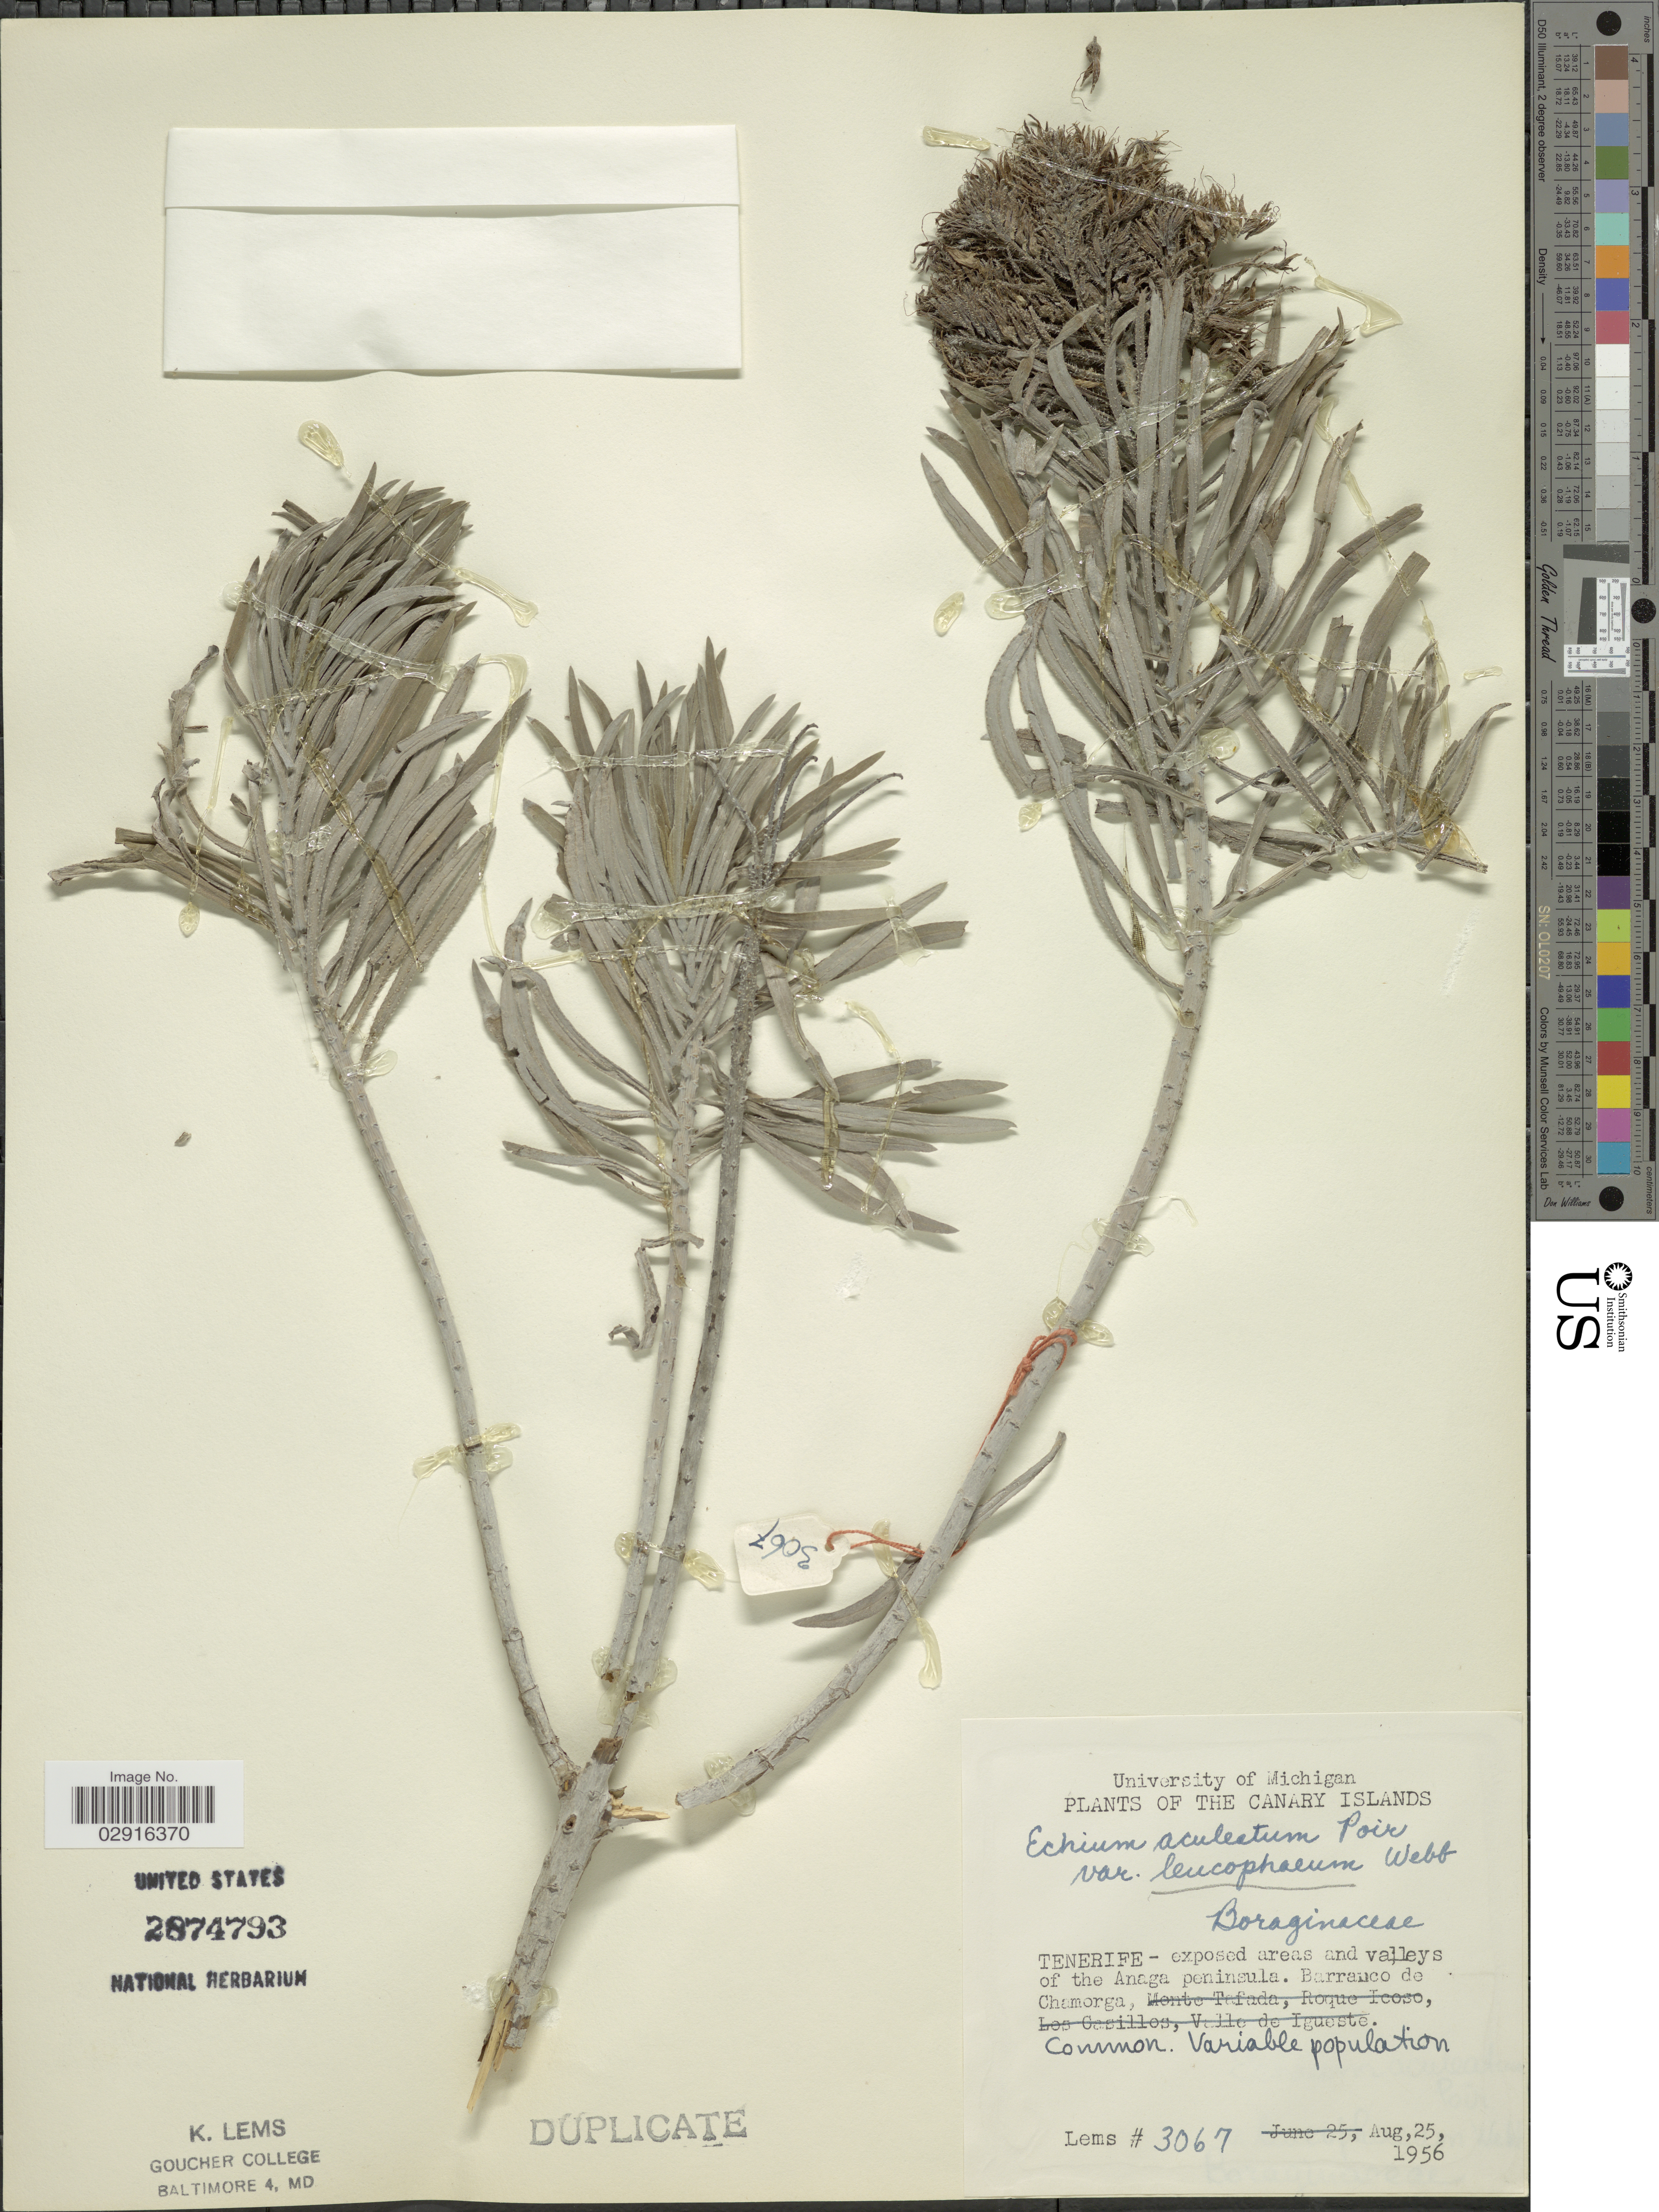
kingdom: Plantae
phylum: Tracheophyta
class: Magnoliopsida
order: Boraginales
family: Boraginaceae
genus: Echium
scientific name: Echium aculeatum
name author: Poir.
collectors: K. Lems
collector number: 3067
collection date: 1956-08-25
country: Spain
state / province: Canarias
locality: Tenerife - exposed areas and valleys of the Anaga peninsula. Barranco de Chamorga. Canary Islands.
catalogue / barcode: US 2874793